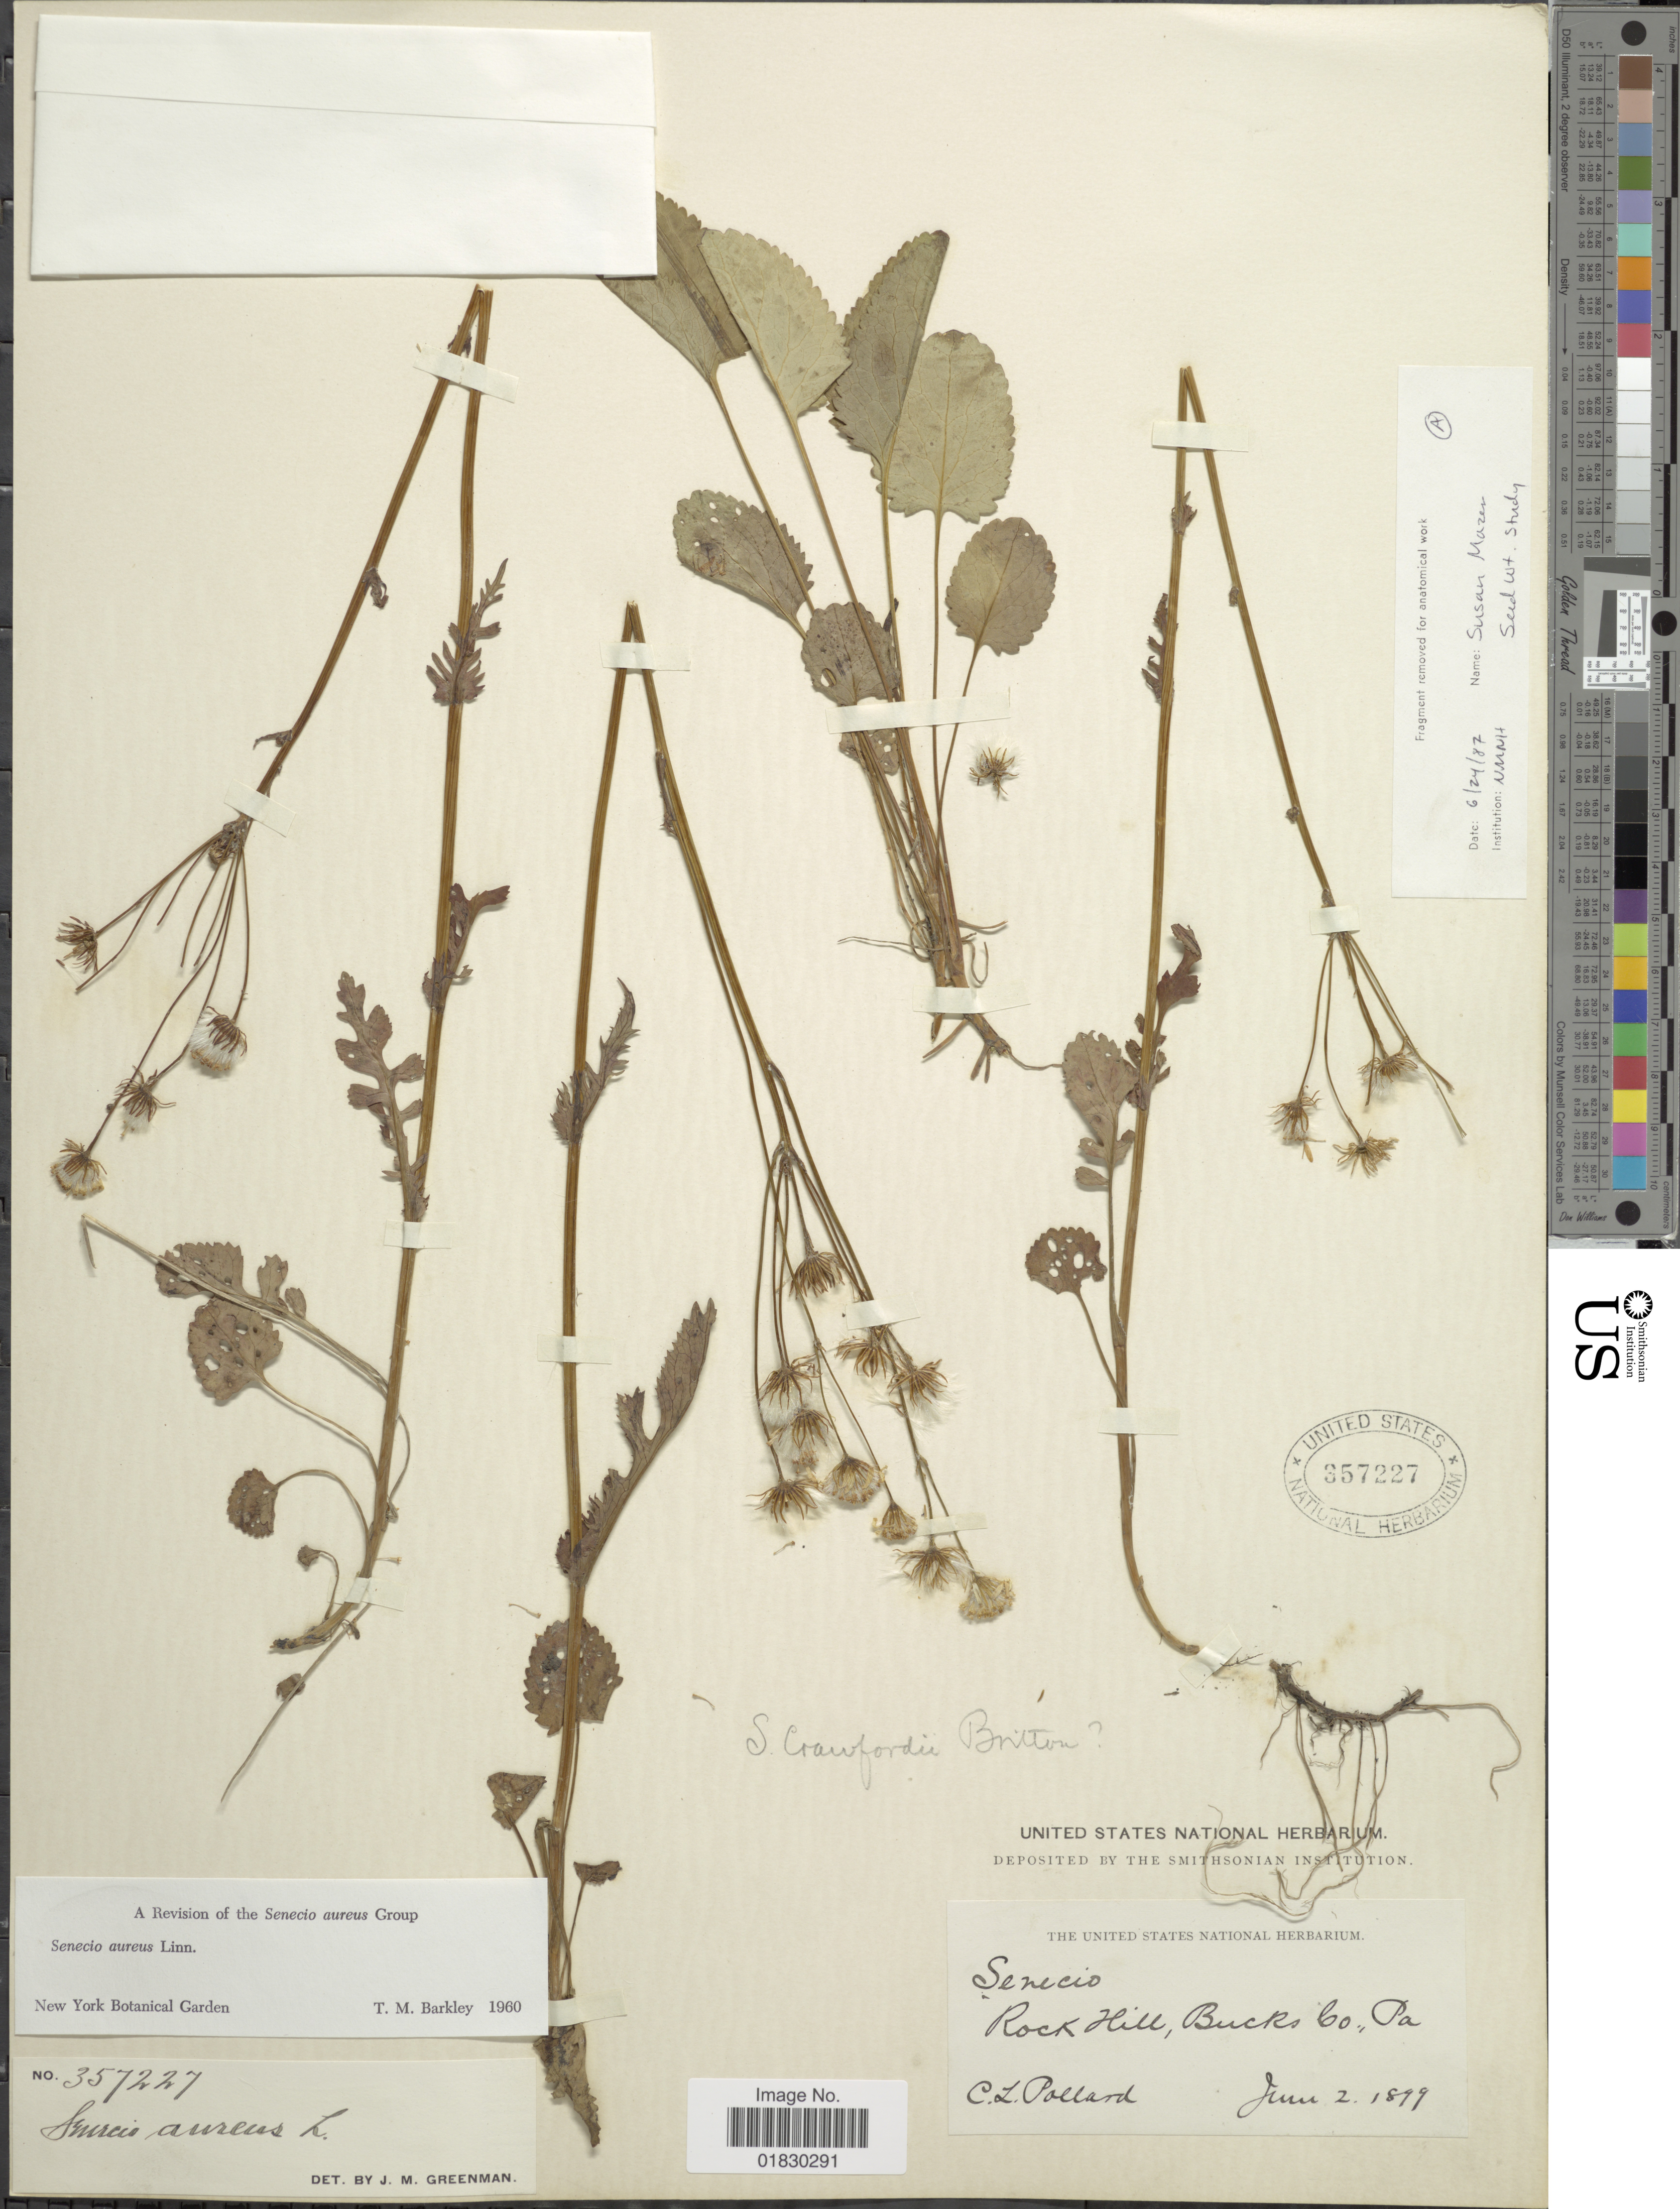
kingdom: Plantae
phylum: Tracheophyta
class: Magnoliopsida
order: Asterales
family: Asteraceae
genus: Packera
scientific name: Packera aurea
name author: (L.) Á. Löve & D. Löve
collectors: C. L. Pollard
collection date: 1899-06-02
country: United States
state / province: Pennsylvania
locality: Rock Hill, Bucks Co., Pa.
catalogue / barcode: US 357227